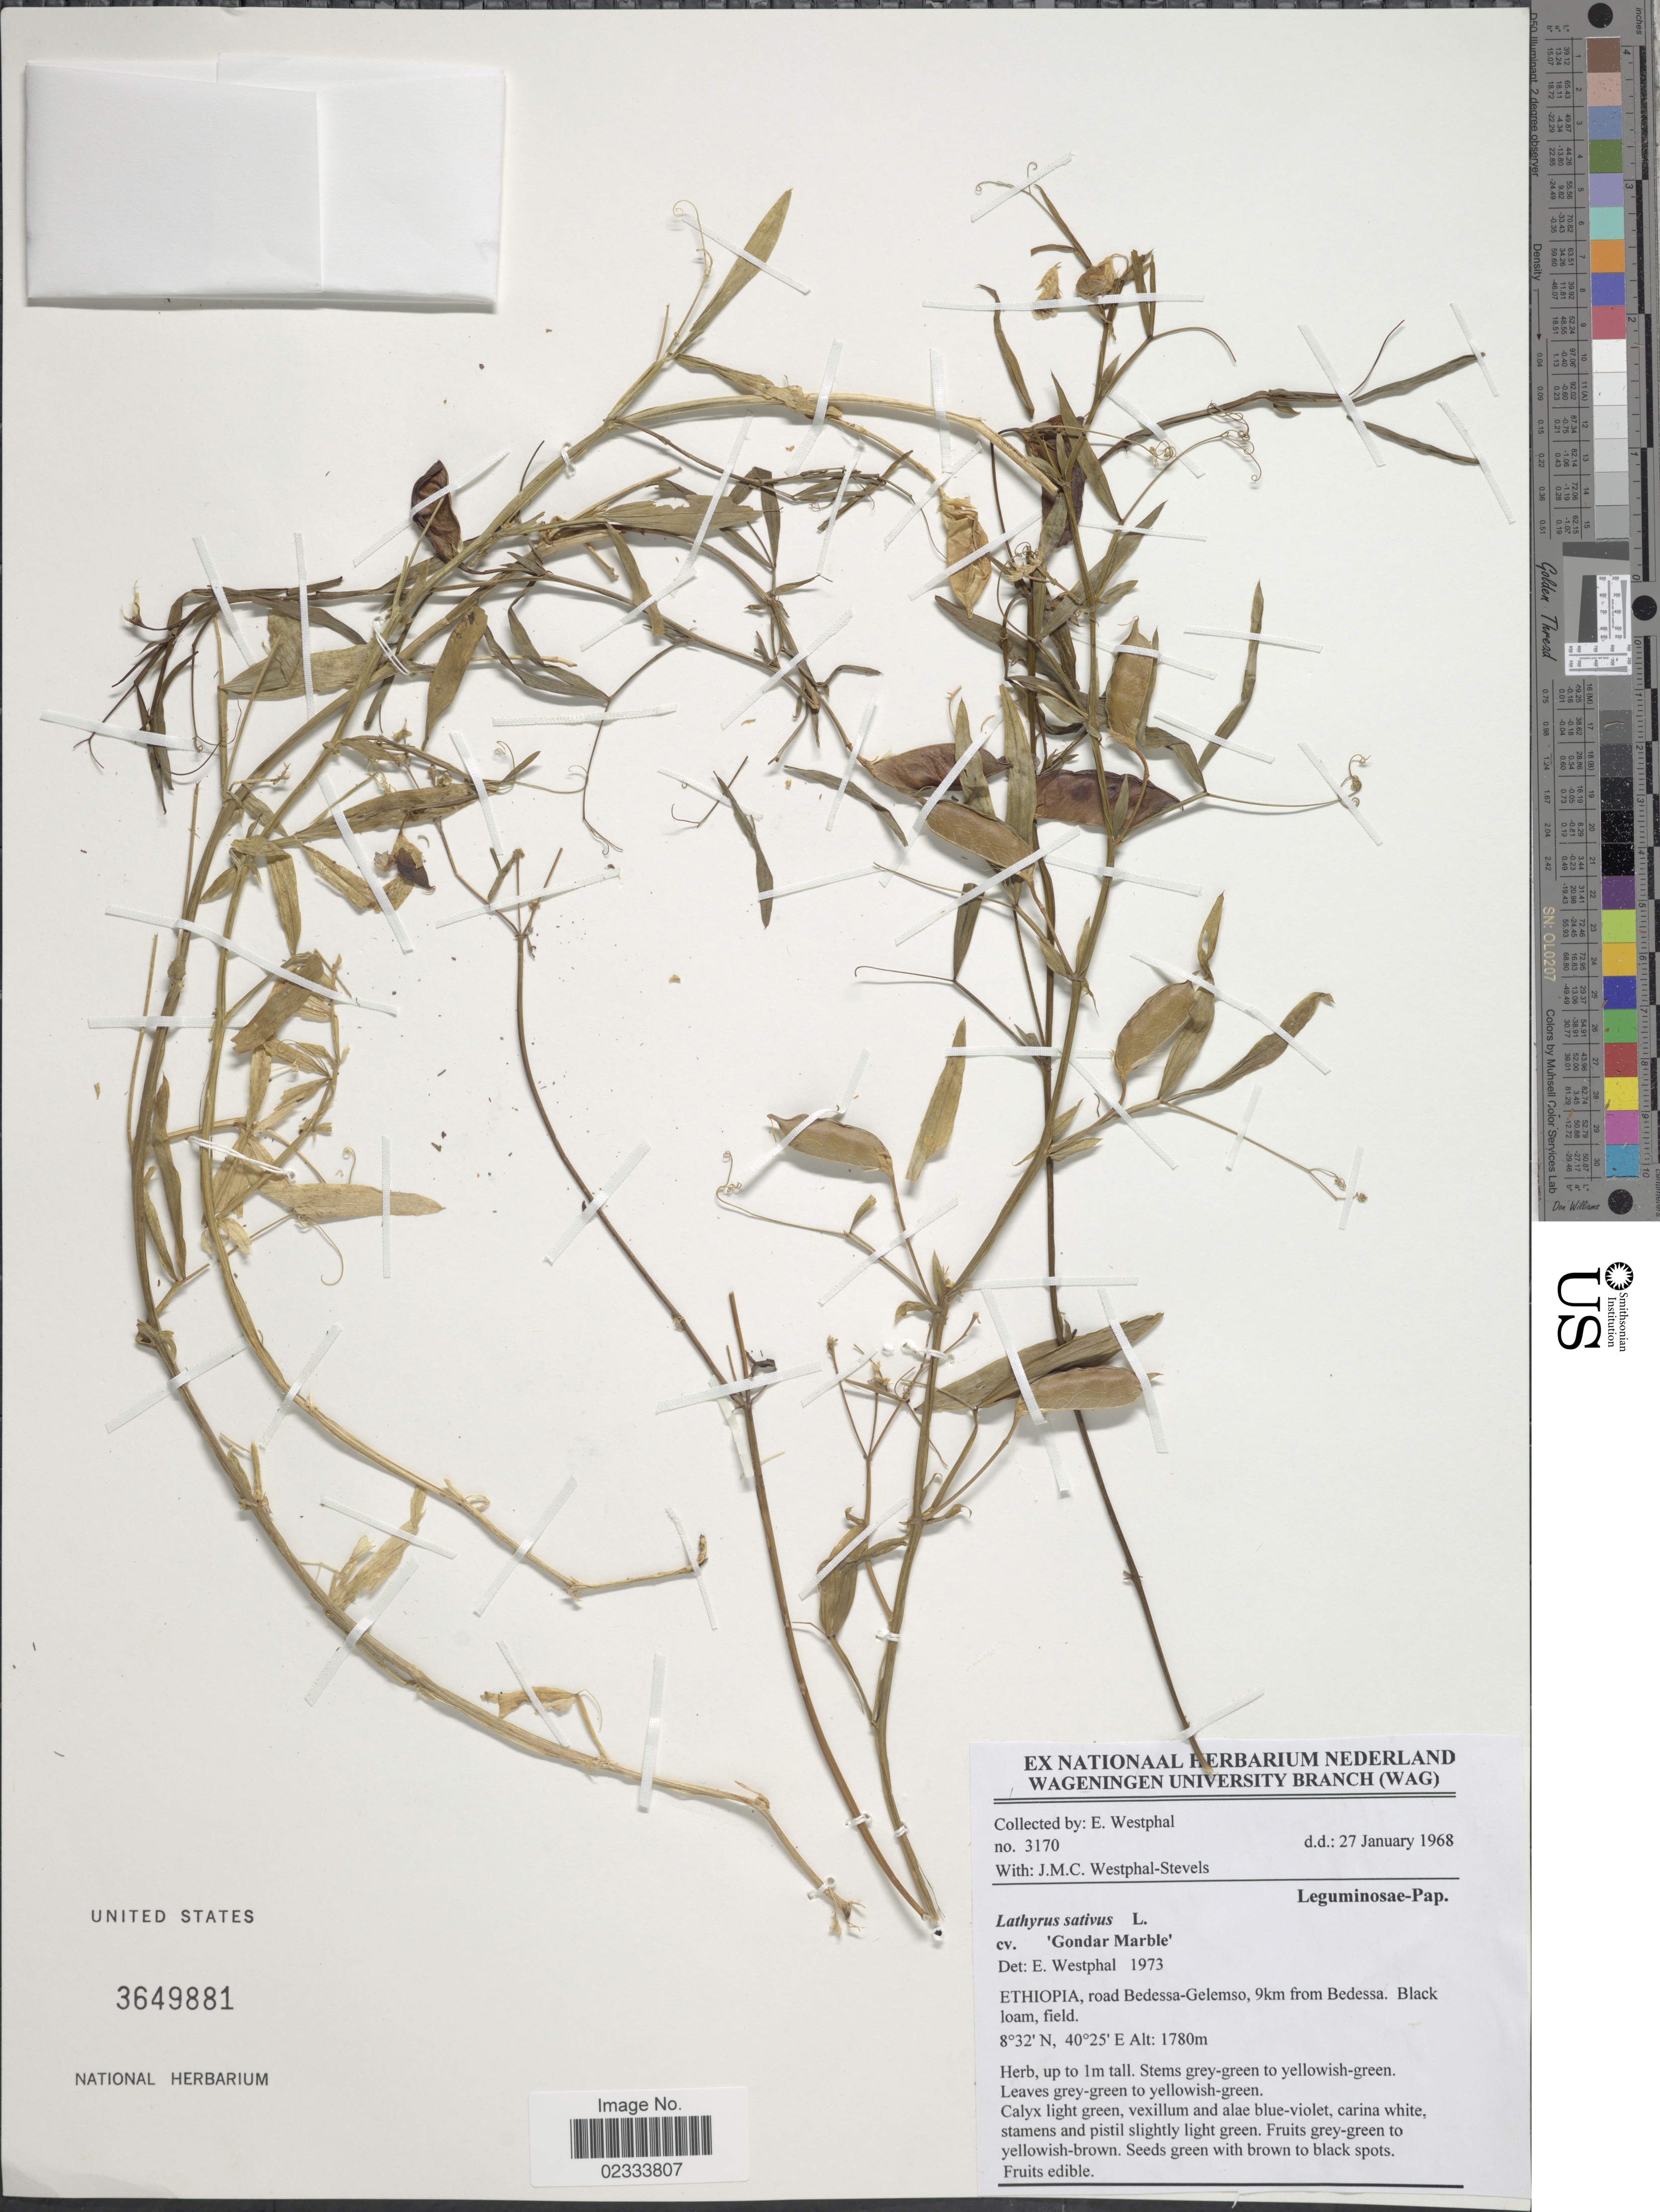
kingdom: Plantae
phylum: Tracheophyta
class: Magnoliopsida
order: Fabales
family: Fabaceae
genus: Lathyrus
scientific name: Lathyrus sativus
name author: L.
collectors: E. Westphal & J. Westphal-Stevels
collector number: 3170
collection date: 1968-01-27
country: Ethiopia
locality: Road Bedessa-Gelemso, 9 km from Bedessa.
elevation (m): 1780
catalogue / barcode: US 3649881